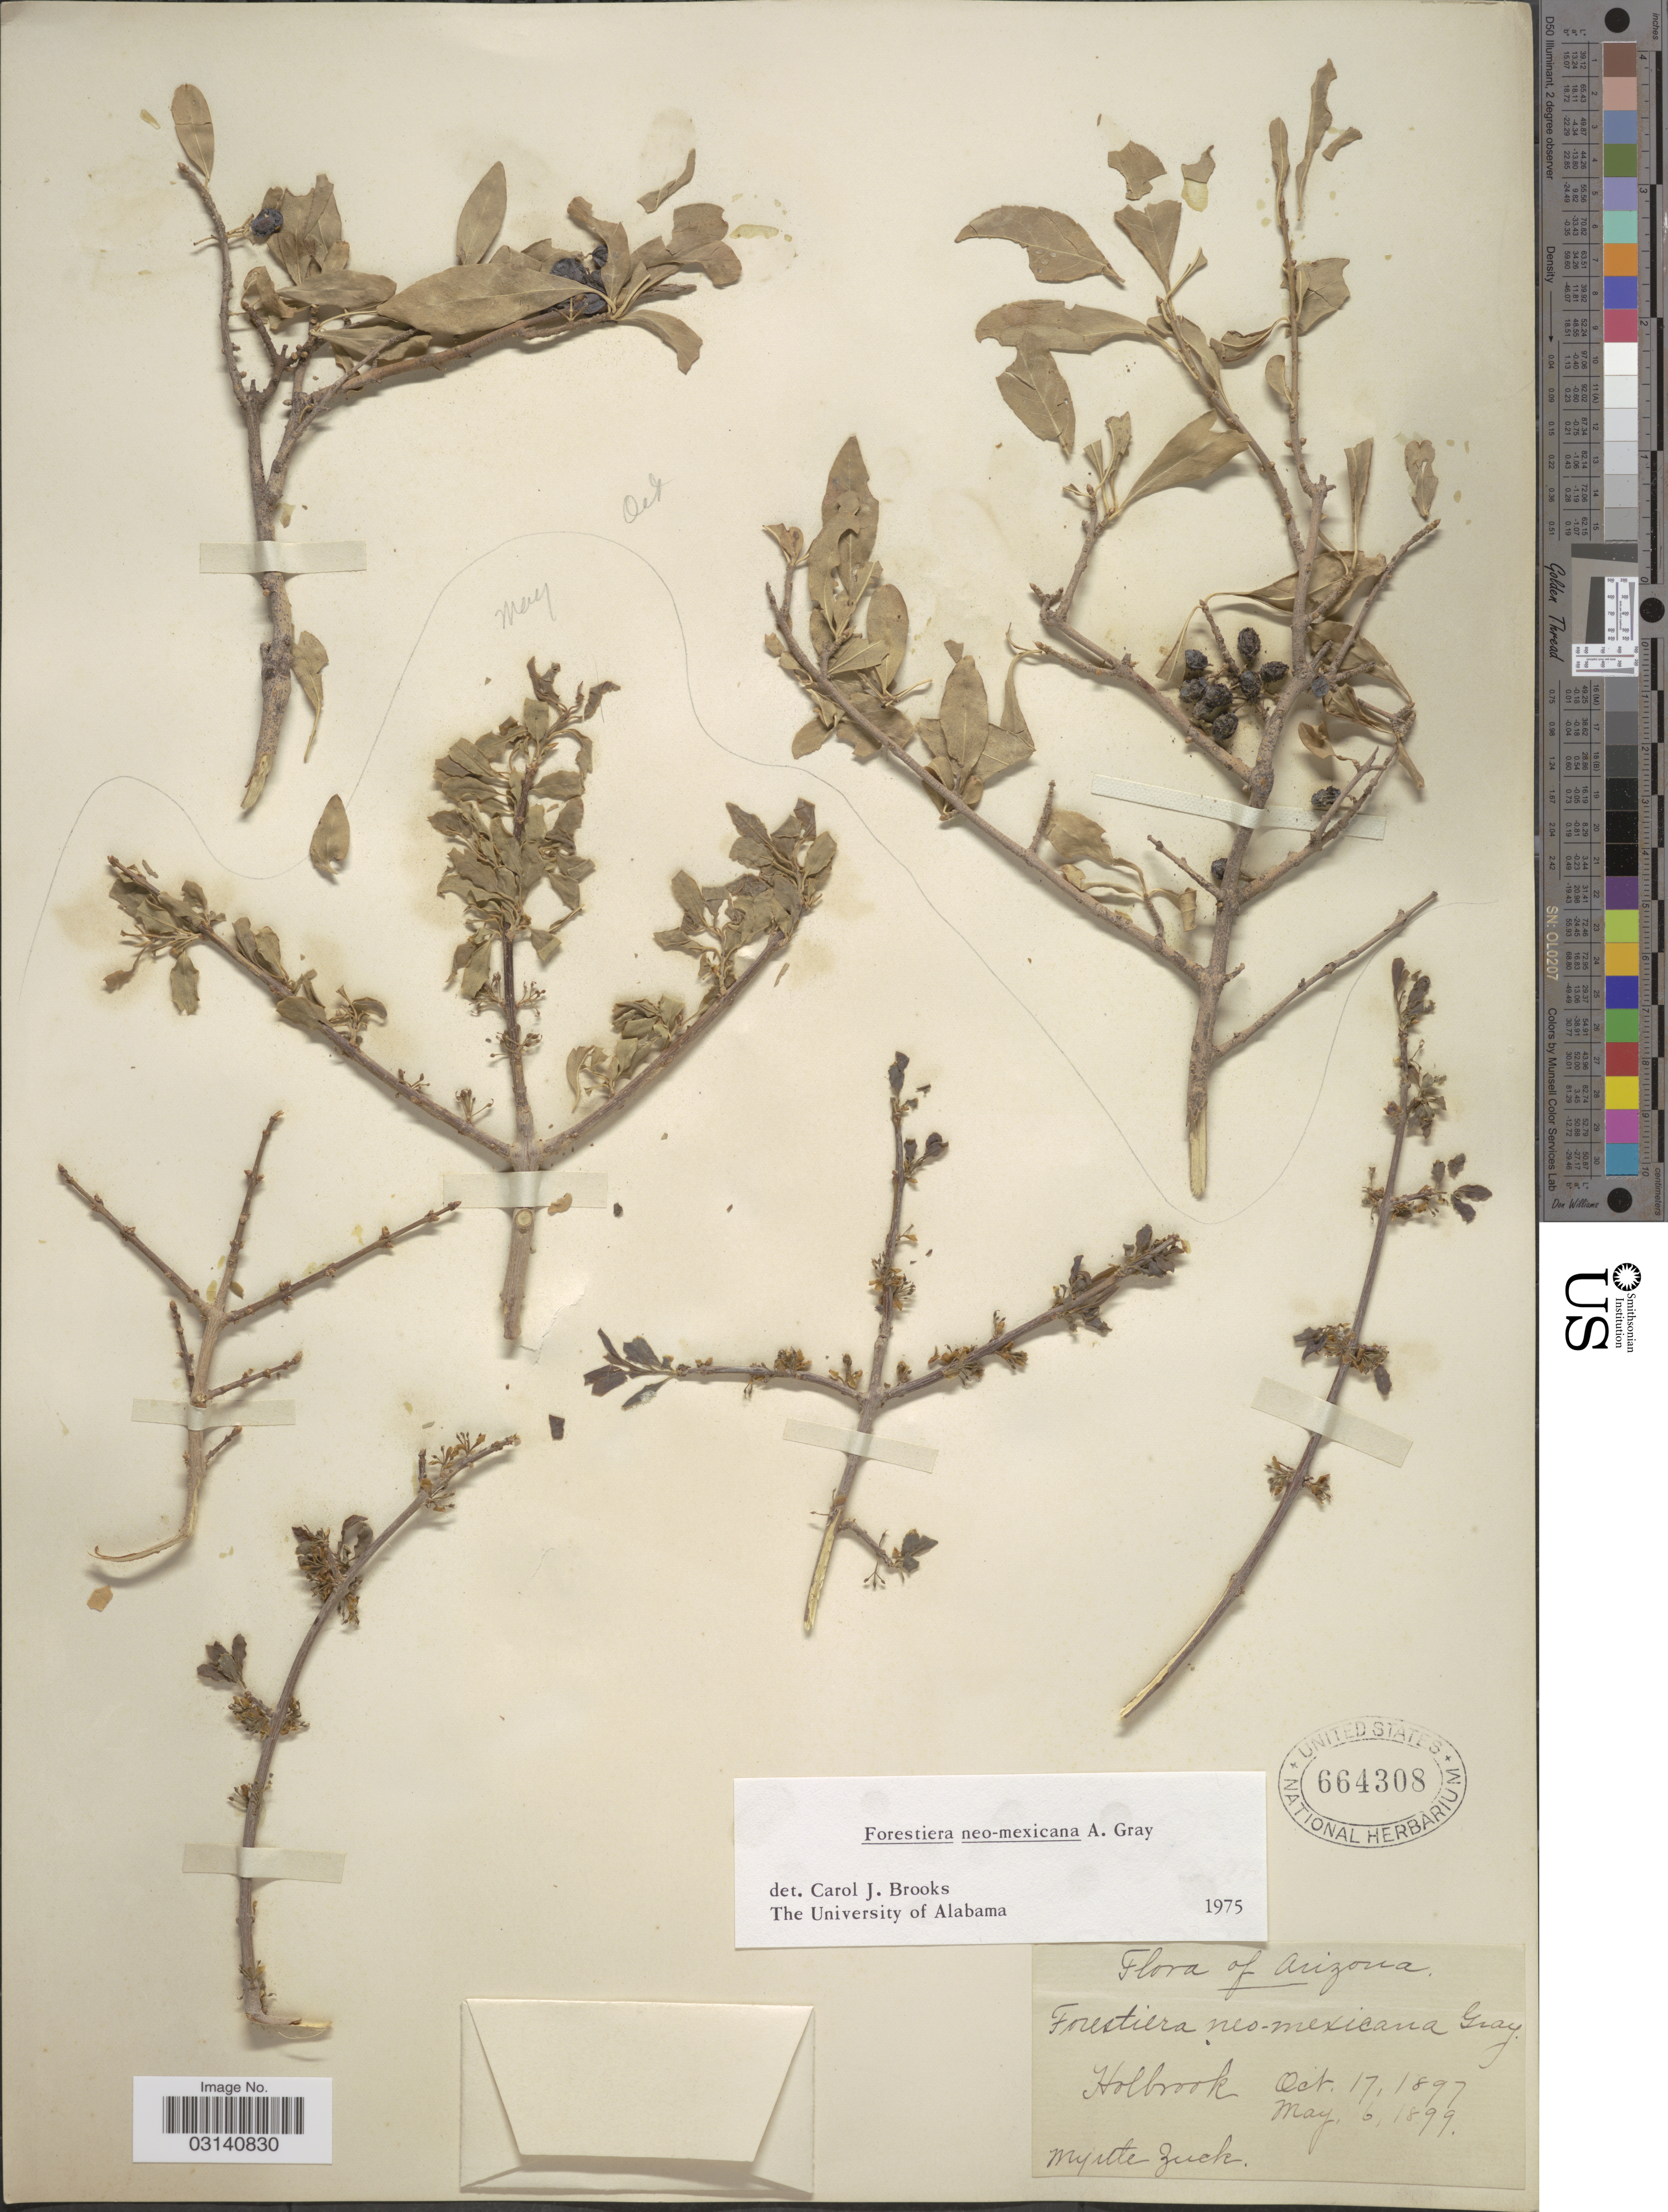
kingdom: Plantae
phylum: Tracheophyta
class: Magnoliopsida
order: Lamiales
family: Oleaceae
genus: Forestiera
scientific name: Forestiera neomexicana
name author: A. Gray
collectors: M. Zuck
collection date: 1897-10-17/1899-05-06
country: United States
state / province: Arizona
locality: Holbrook.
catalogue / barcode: US 664308